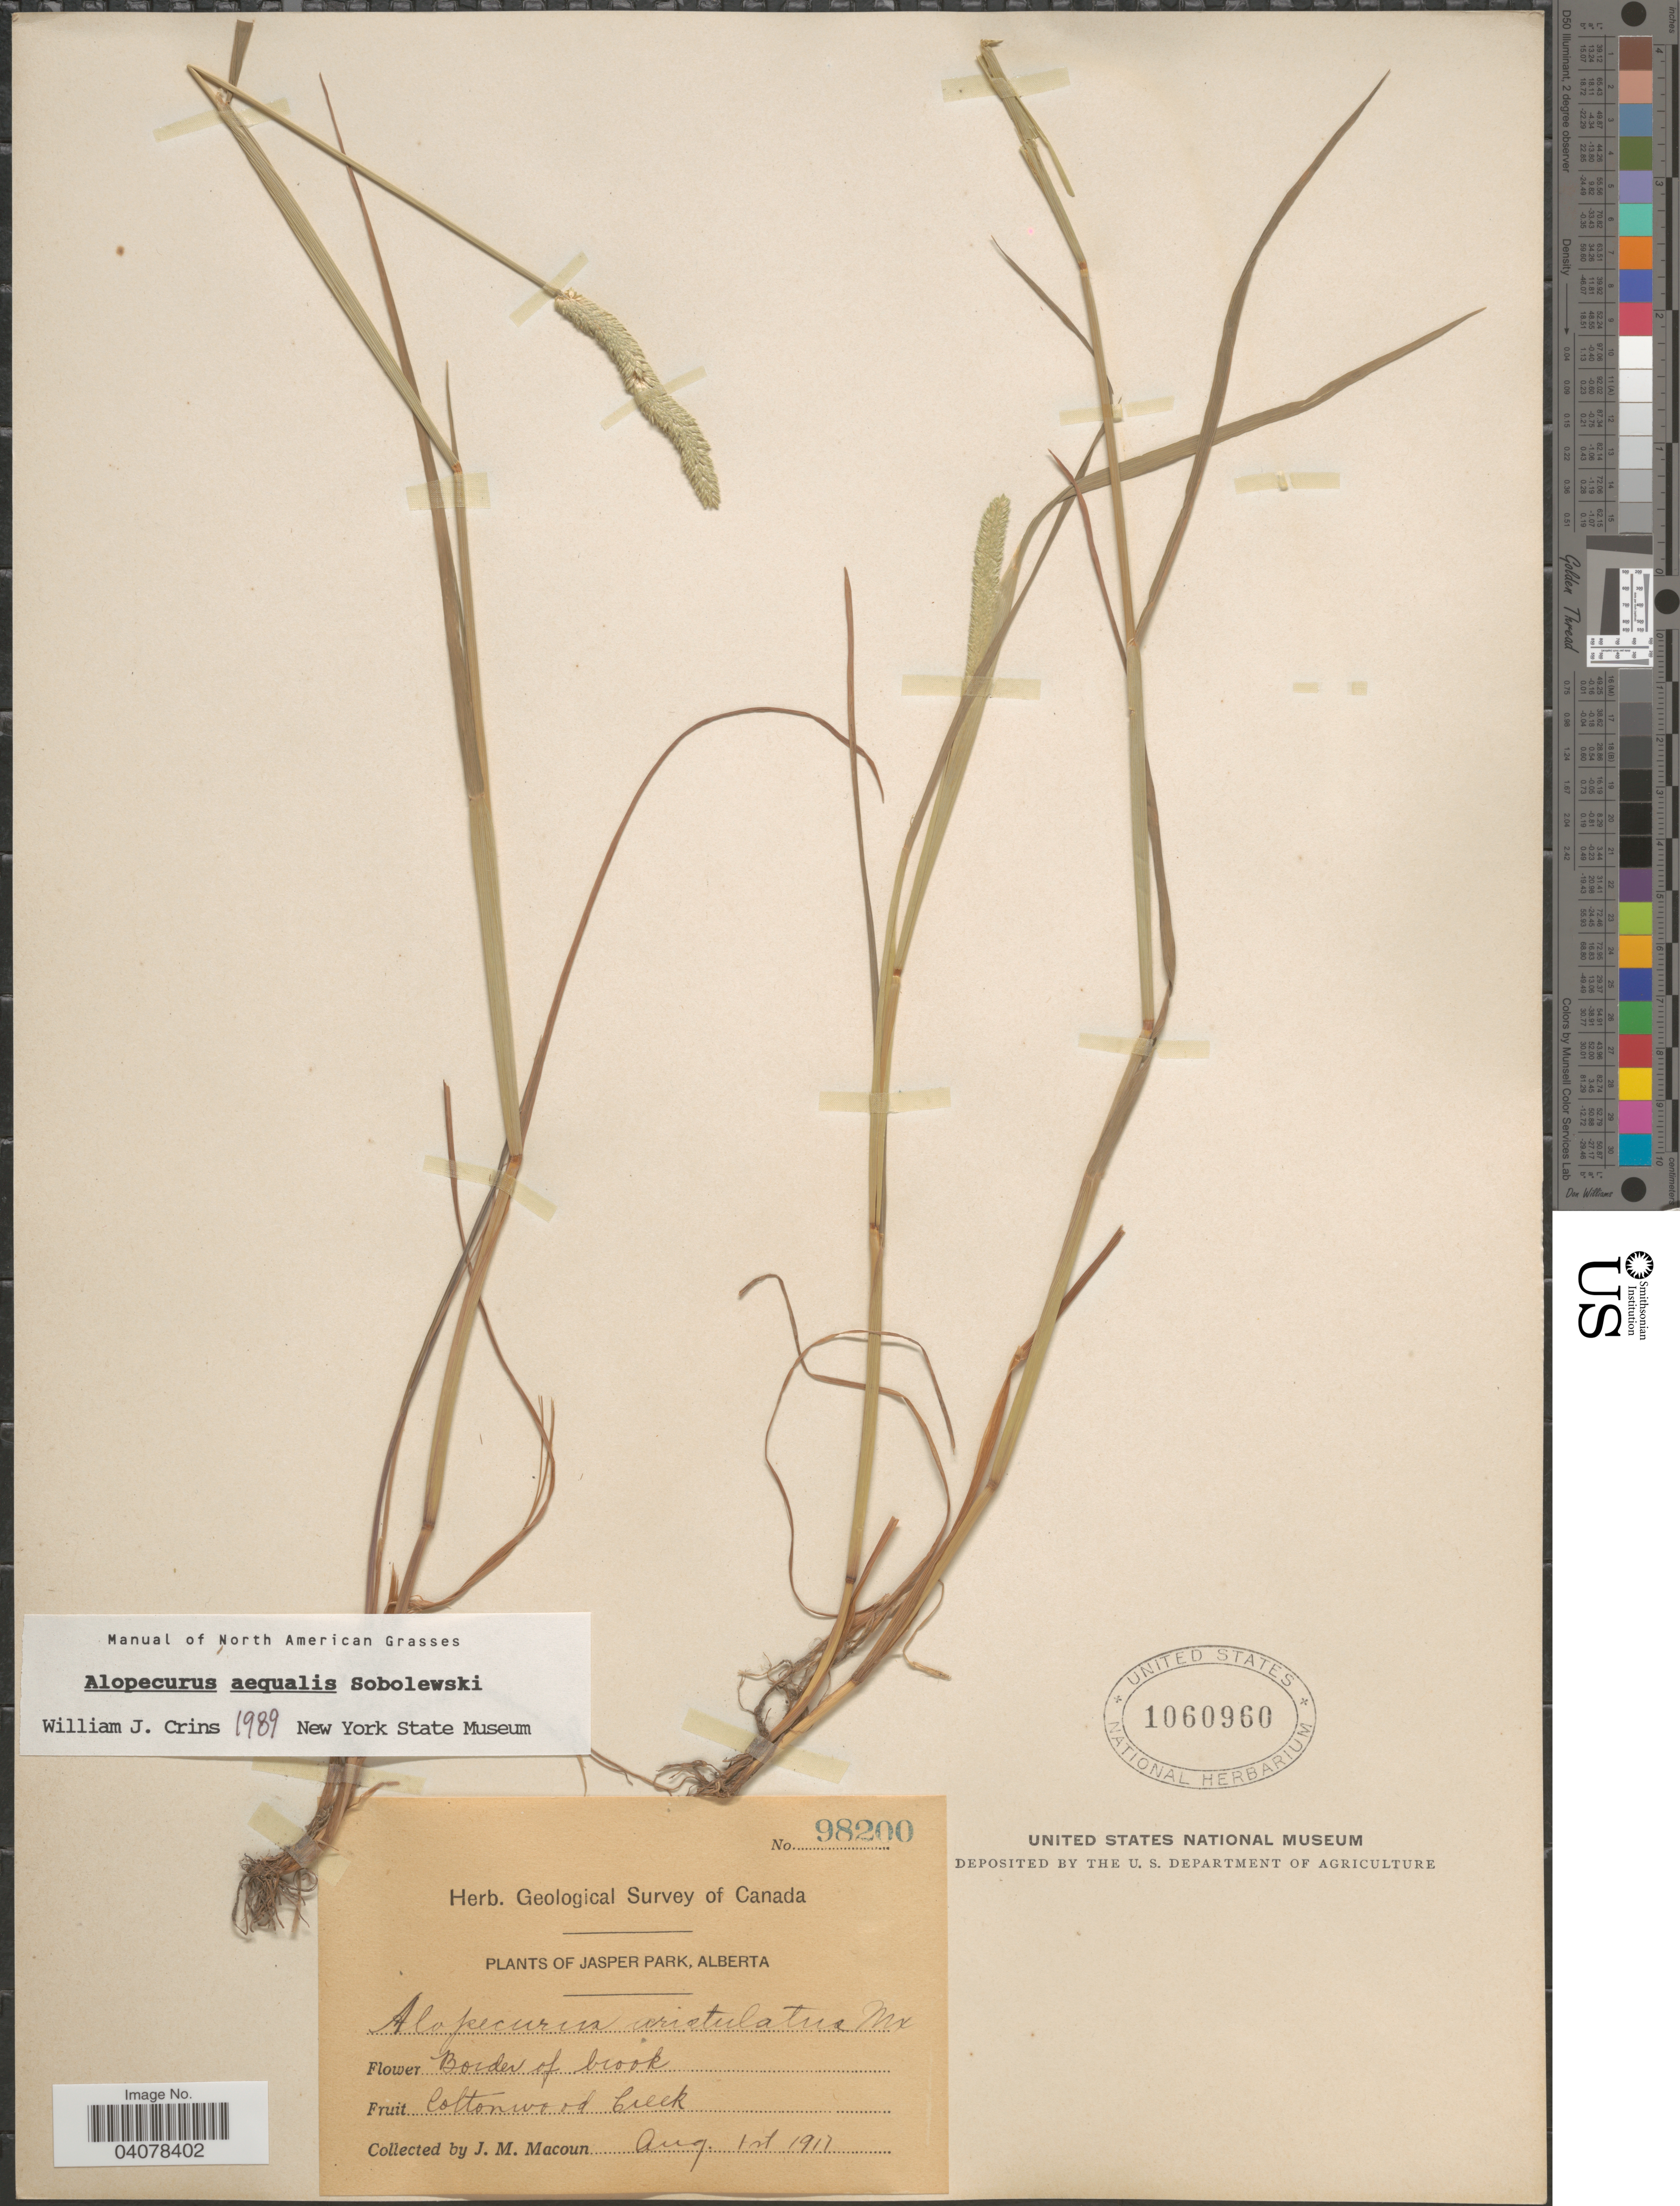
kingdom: Plantae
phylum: Tracheophyta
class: Liliopsida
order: Poales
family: Poaceae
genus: Alopecurus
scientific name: Alopecurus aequalis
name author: Sobol.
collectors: J. M. Macoun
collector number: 98200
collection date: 1917-08-01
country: Canada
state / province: Alberta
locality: Herb. Geological Survey of Canada. Jasper Park. Border of brook. Cottonwood Creek.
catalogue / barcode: US 1060960